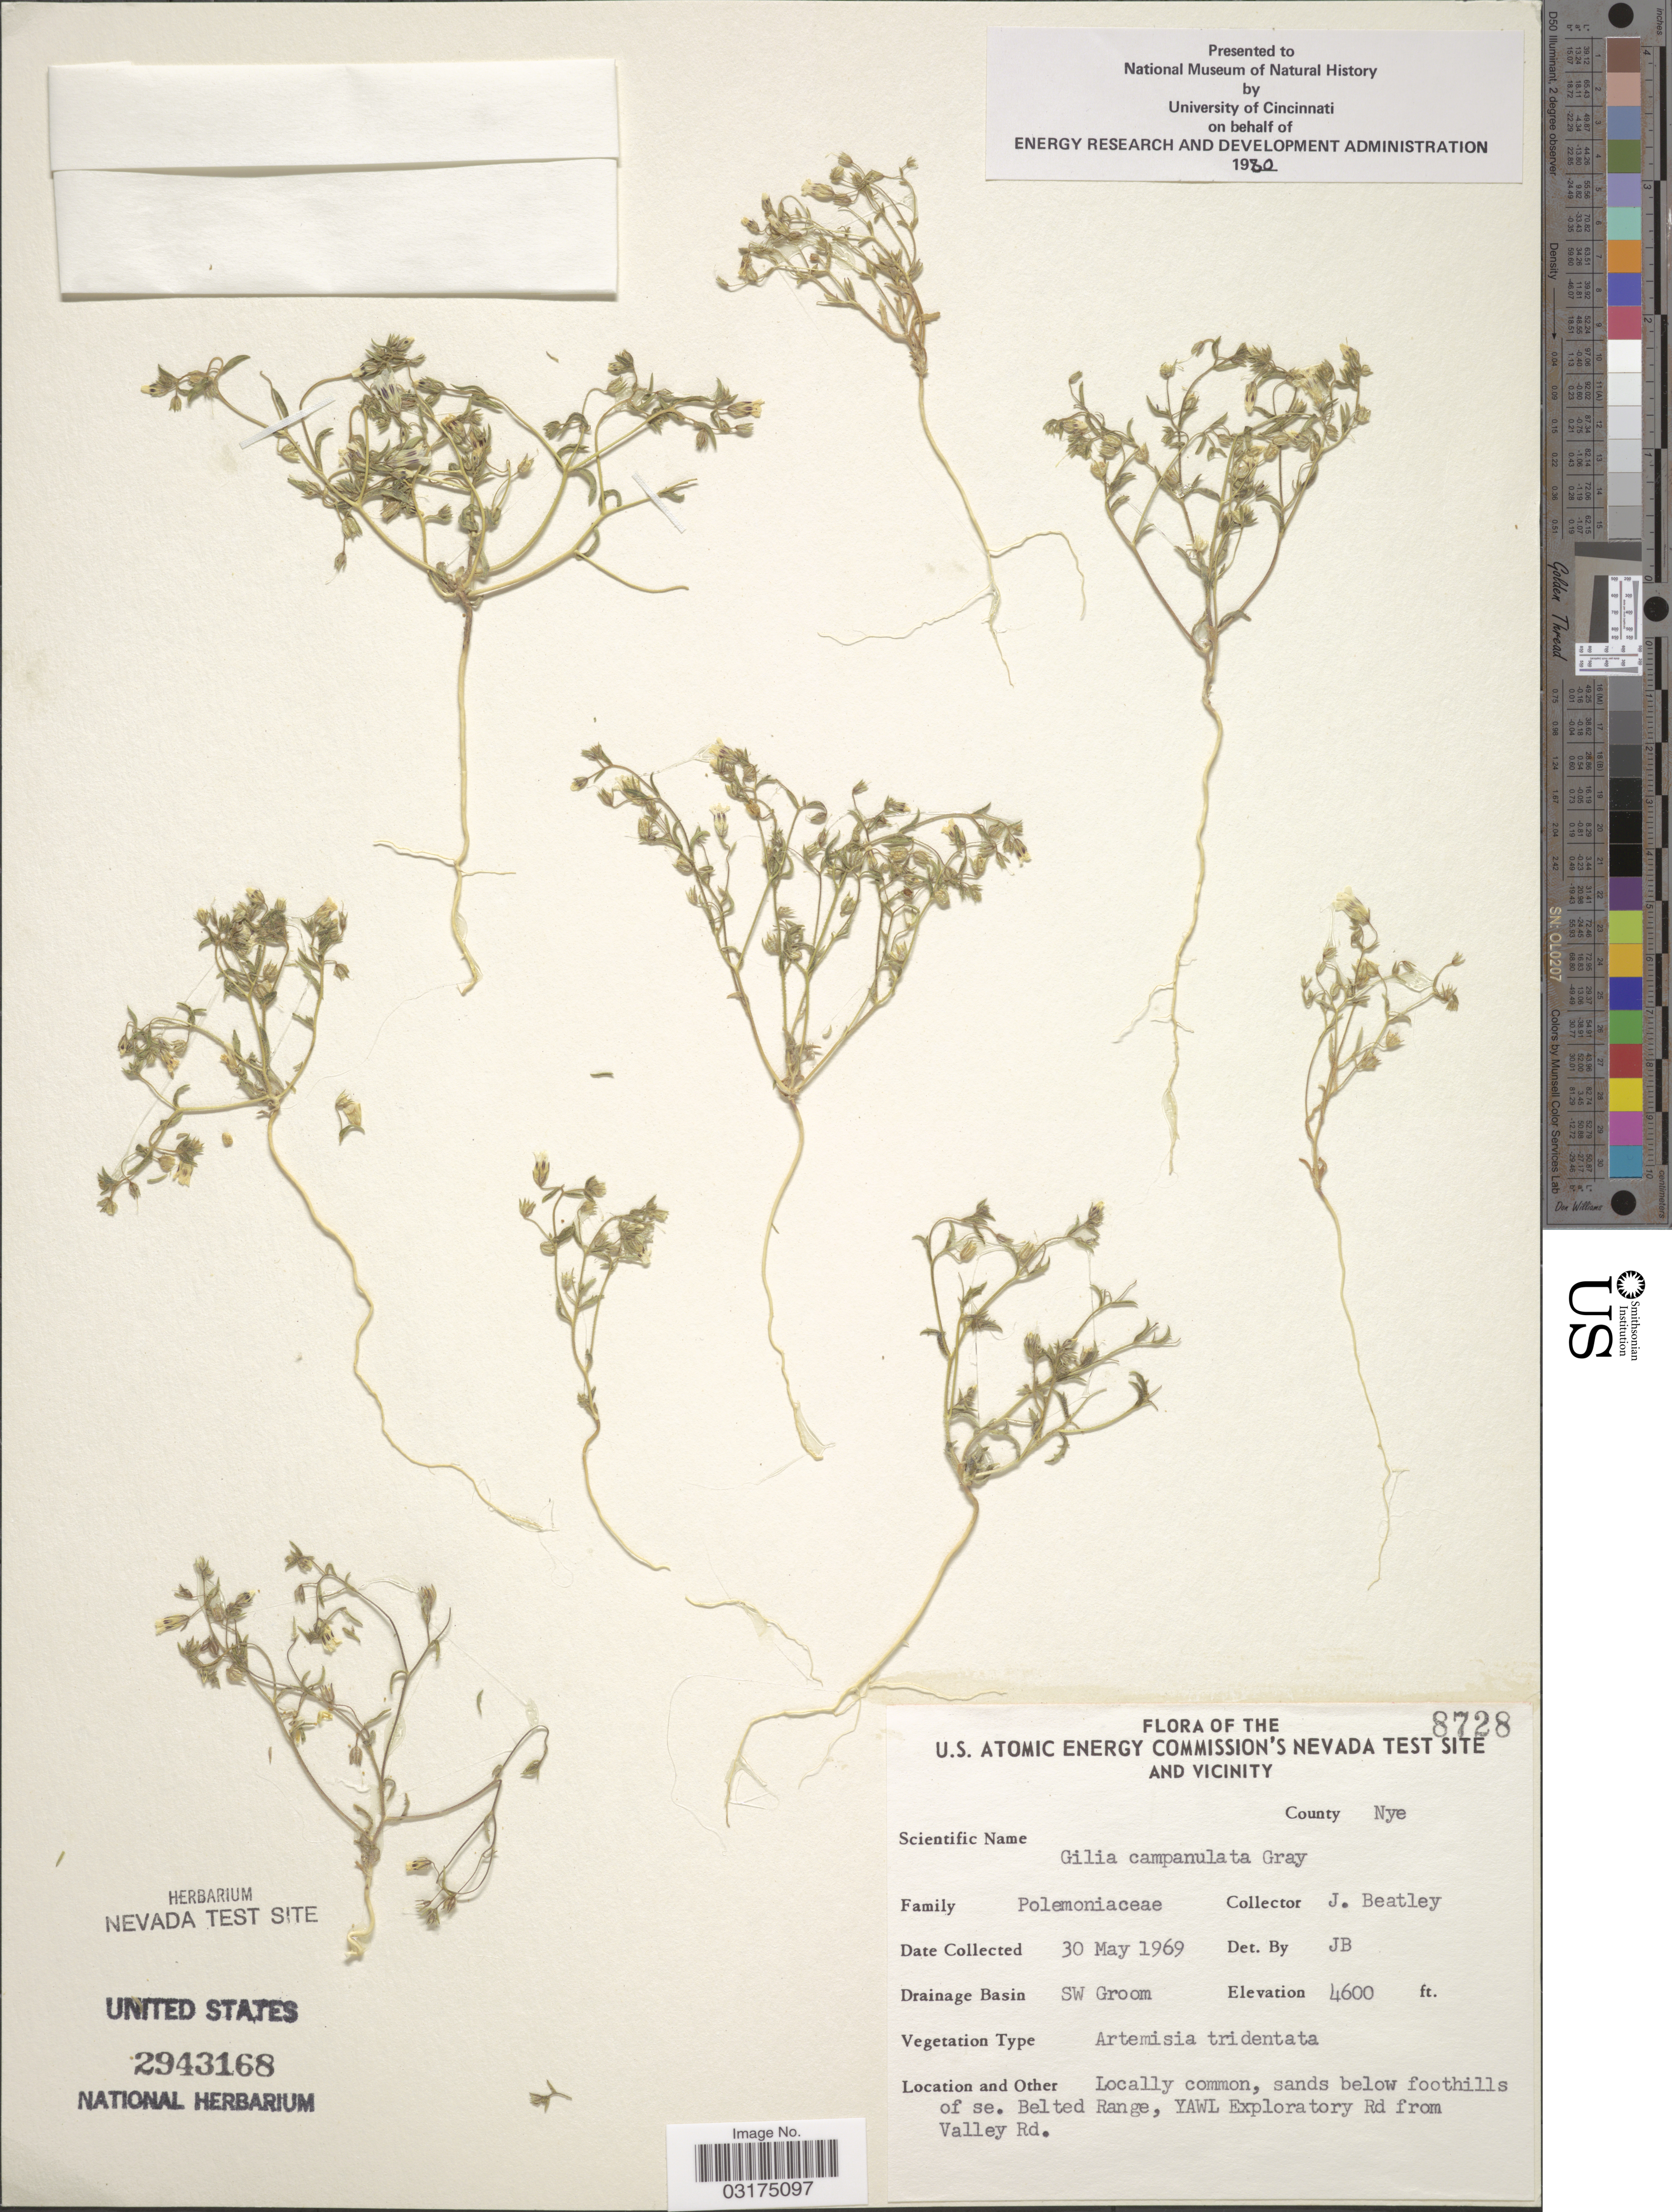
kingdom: Plantae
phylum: Tracheophyta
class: Magnoliopsida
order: Ericales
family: Polemoniaceae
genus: Linanthus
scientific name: Linanthus campanulatus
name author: (A. Gray) J.M. Porter & L.A. Johnson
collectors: J. C. Beatley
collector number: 8728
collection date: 1969-05-30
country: United States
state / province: Nevada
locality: U.S. Atomic Energy Commission's Nevada Test Site and Vicinity, County Nye, Drainage Basin SW Groom, Locally common, sands below foothills of se. Belted Range, YAWL Exploratory Rd from Valley Rd.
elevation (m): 1402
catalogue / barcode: US 2943168